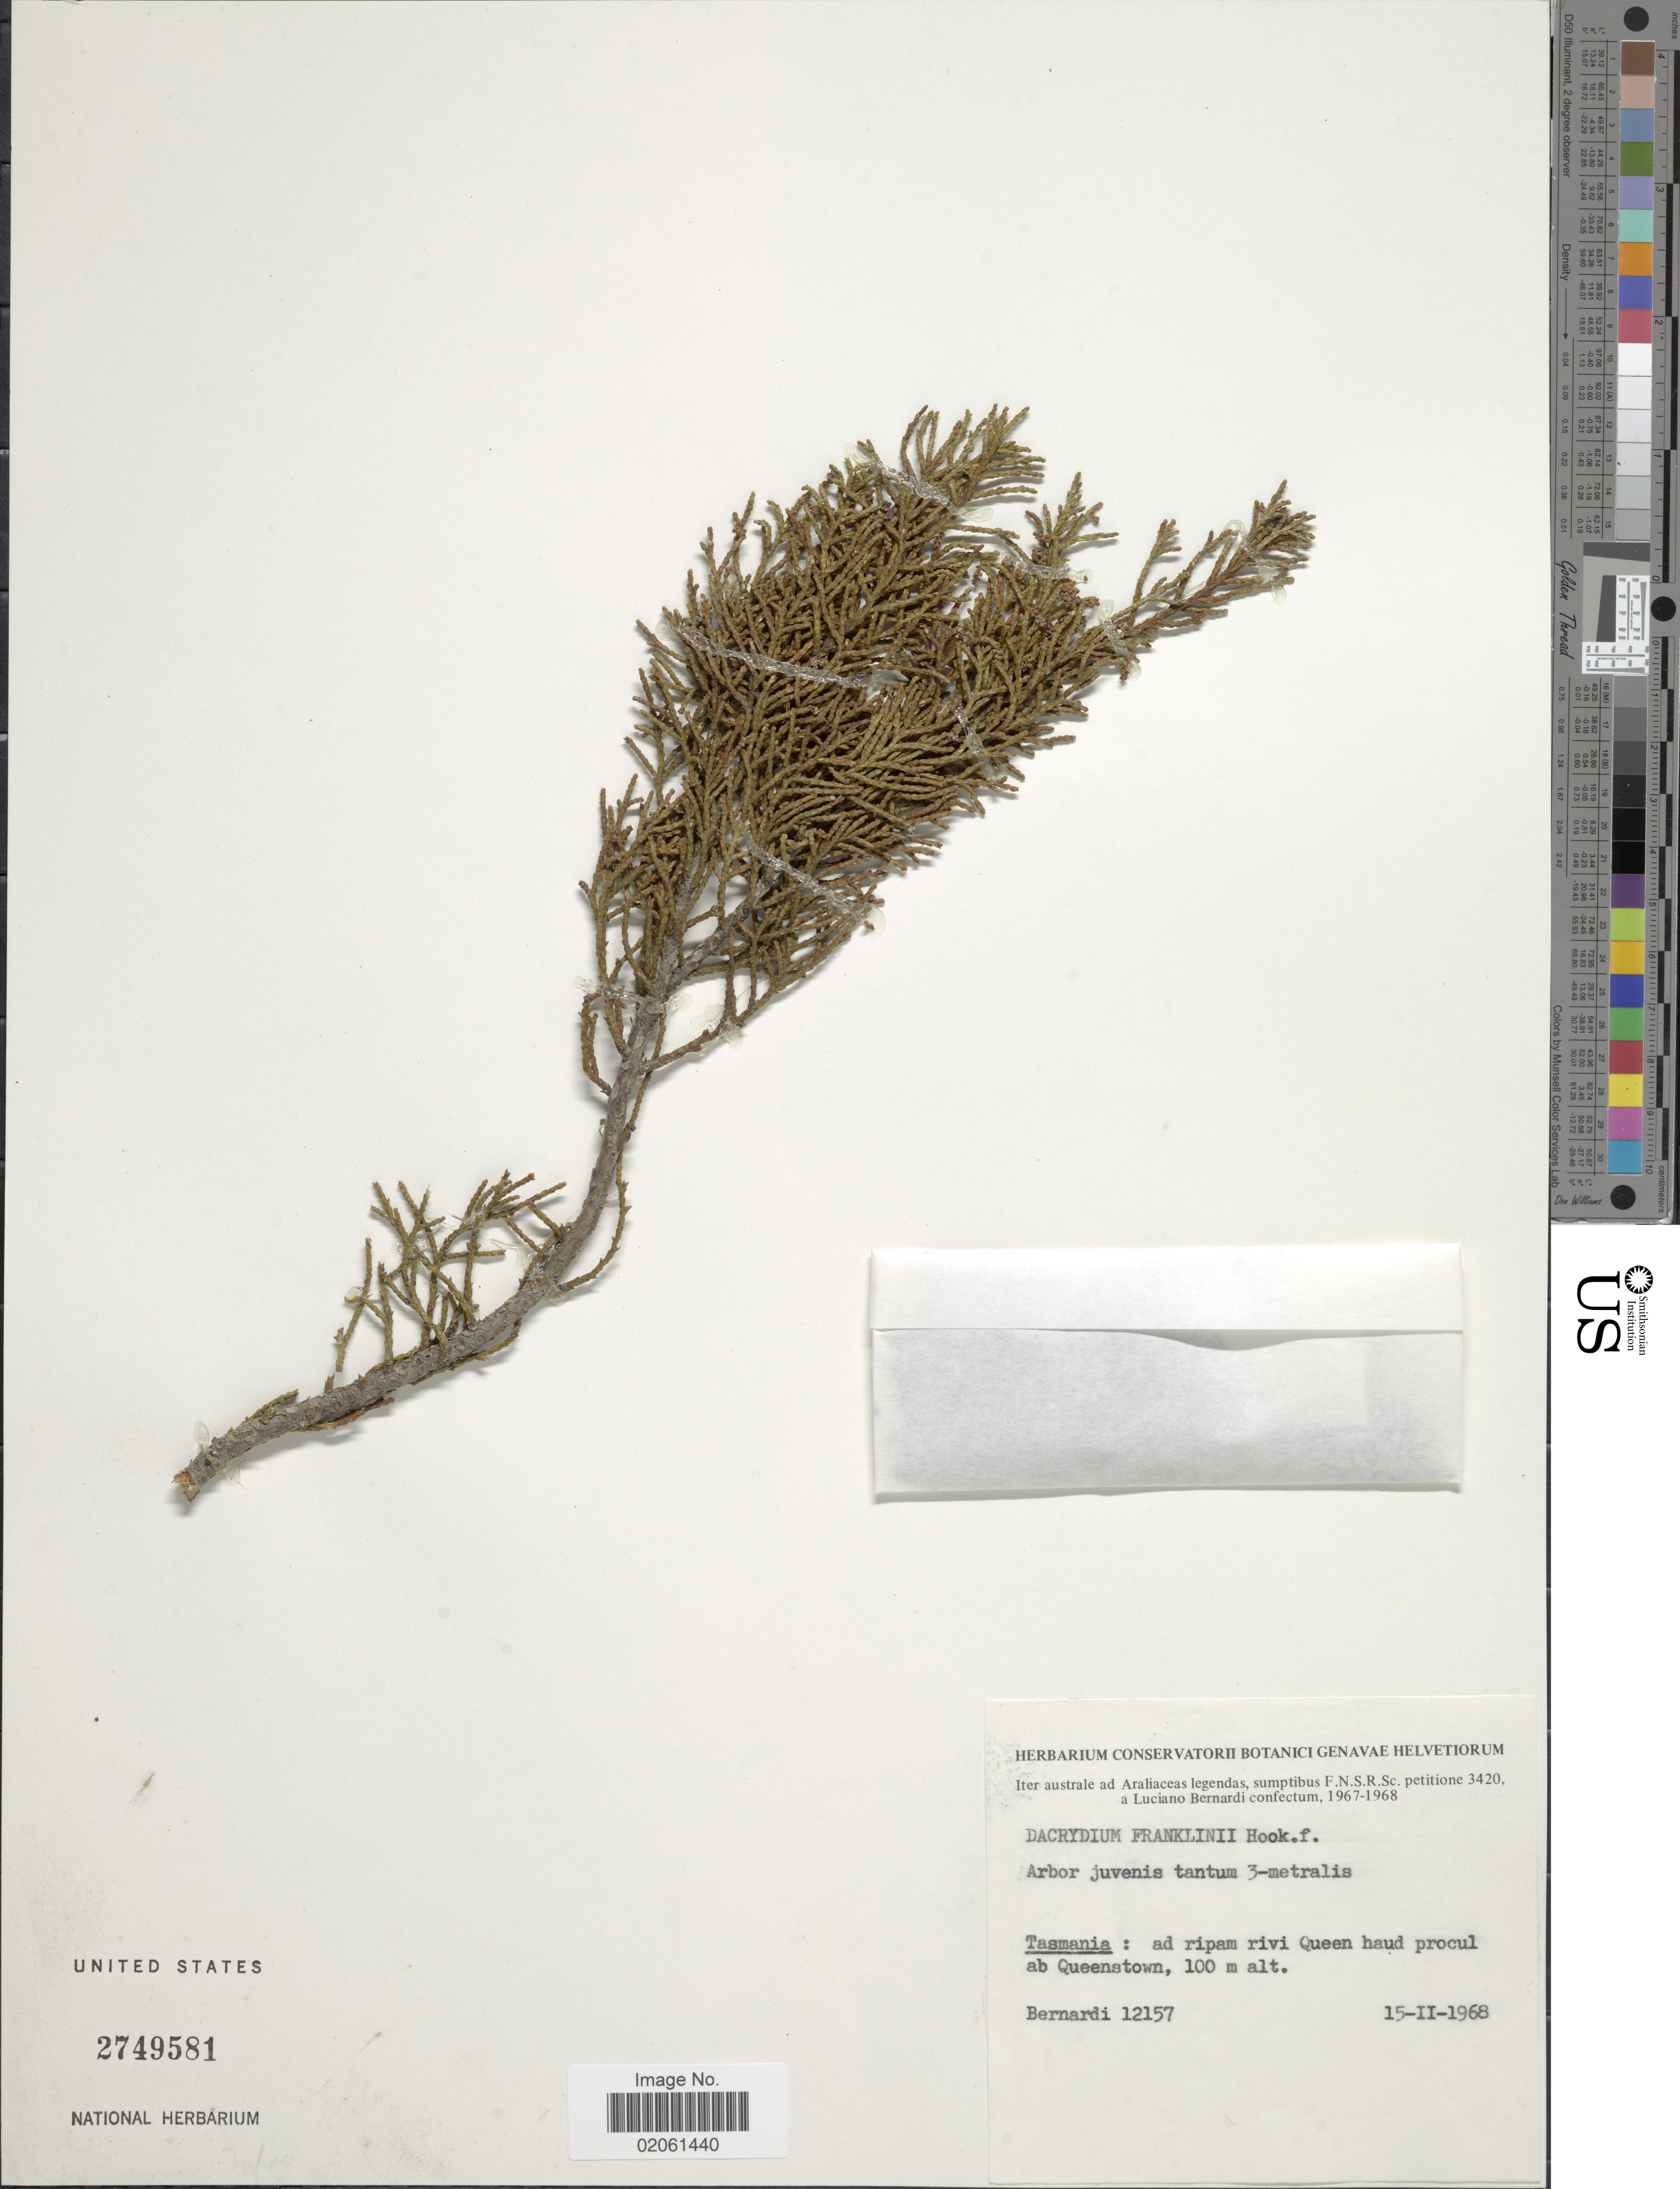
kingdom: Plantae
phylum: Tracheophyta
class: Pinopsida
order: Pinales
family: Podocarpaceae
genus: Dacrydium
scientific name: Dacrydium sp.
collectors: L. Bernardi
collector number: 12157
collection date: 1968-02-15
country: Australia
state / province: Tasmania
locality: Ad ripam rivi Queen haud procul ab Queenstown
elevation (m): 100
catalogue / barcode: US 2749581